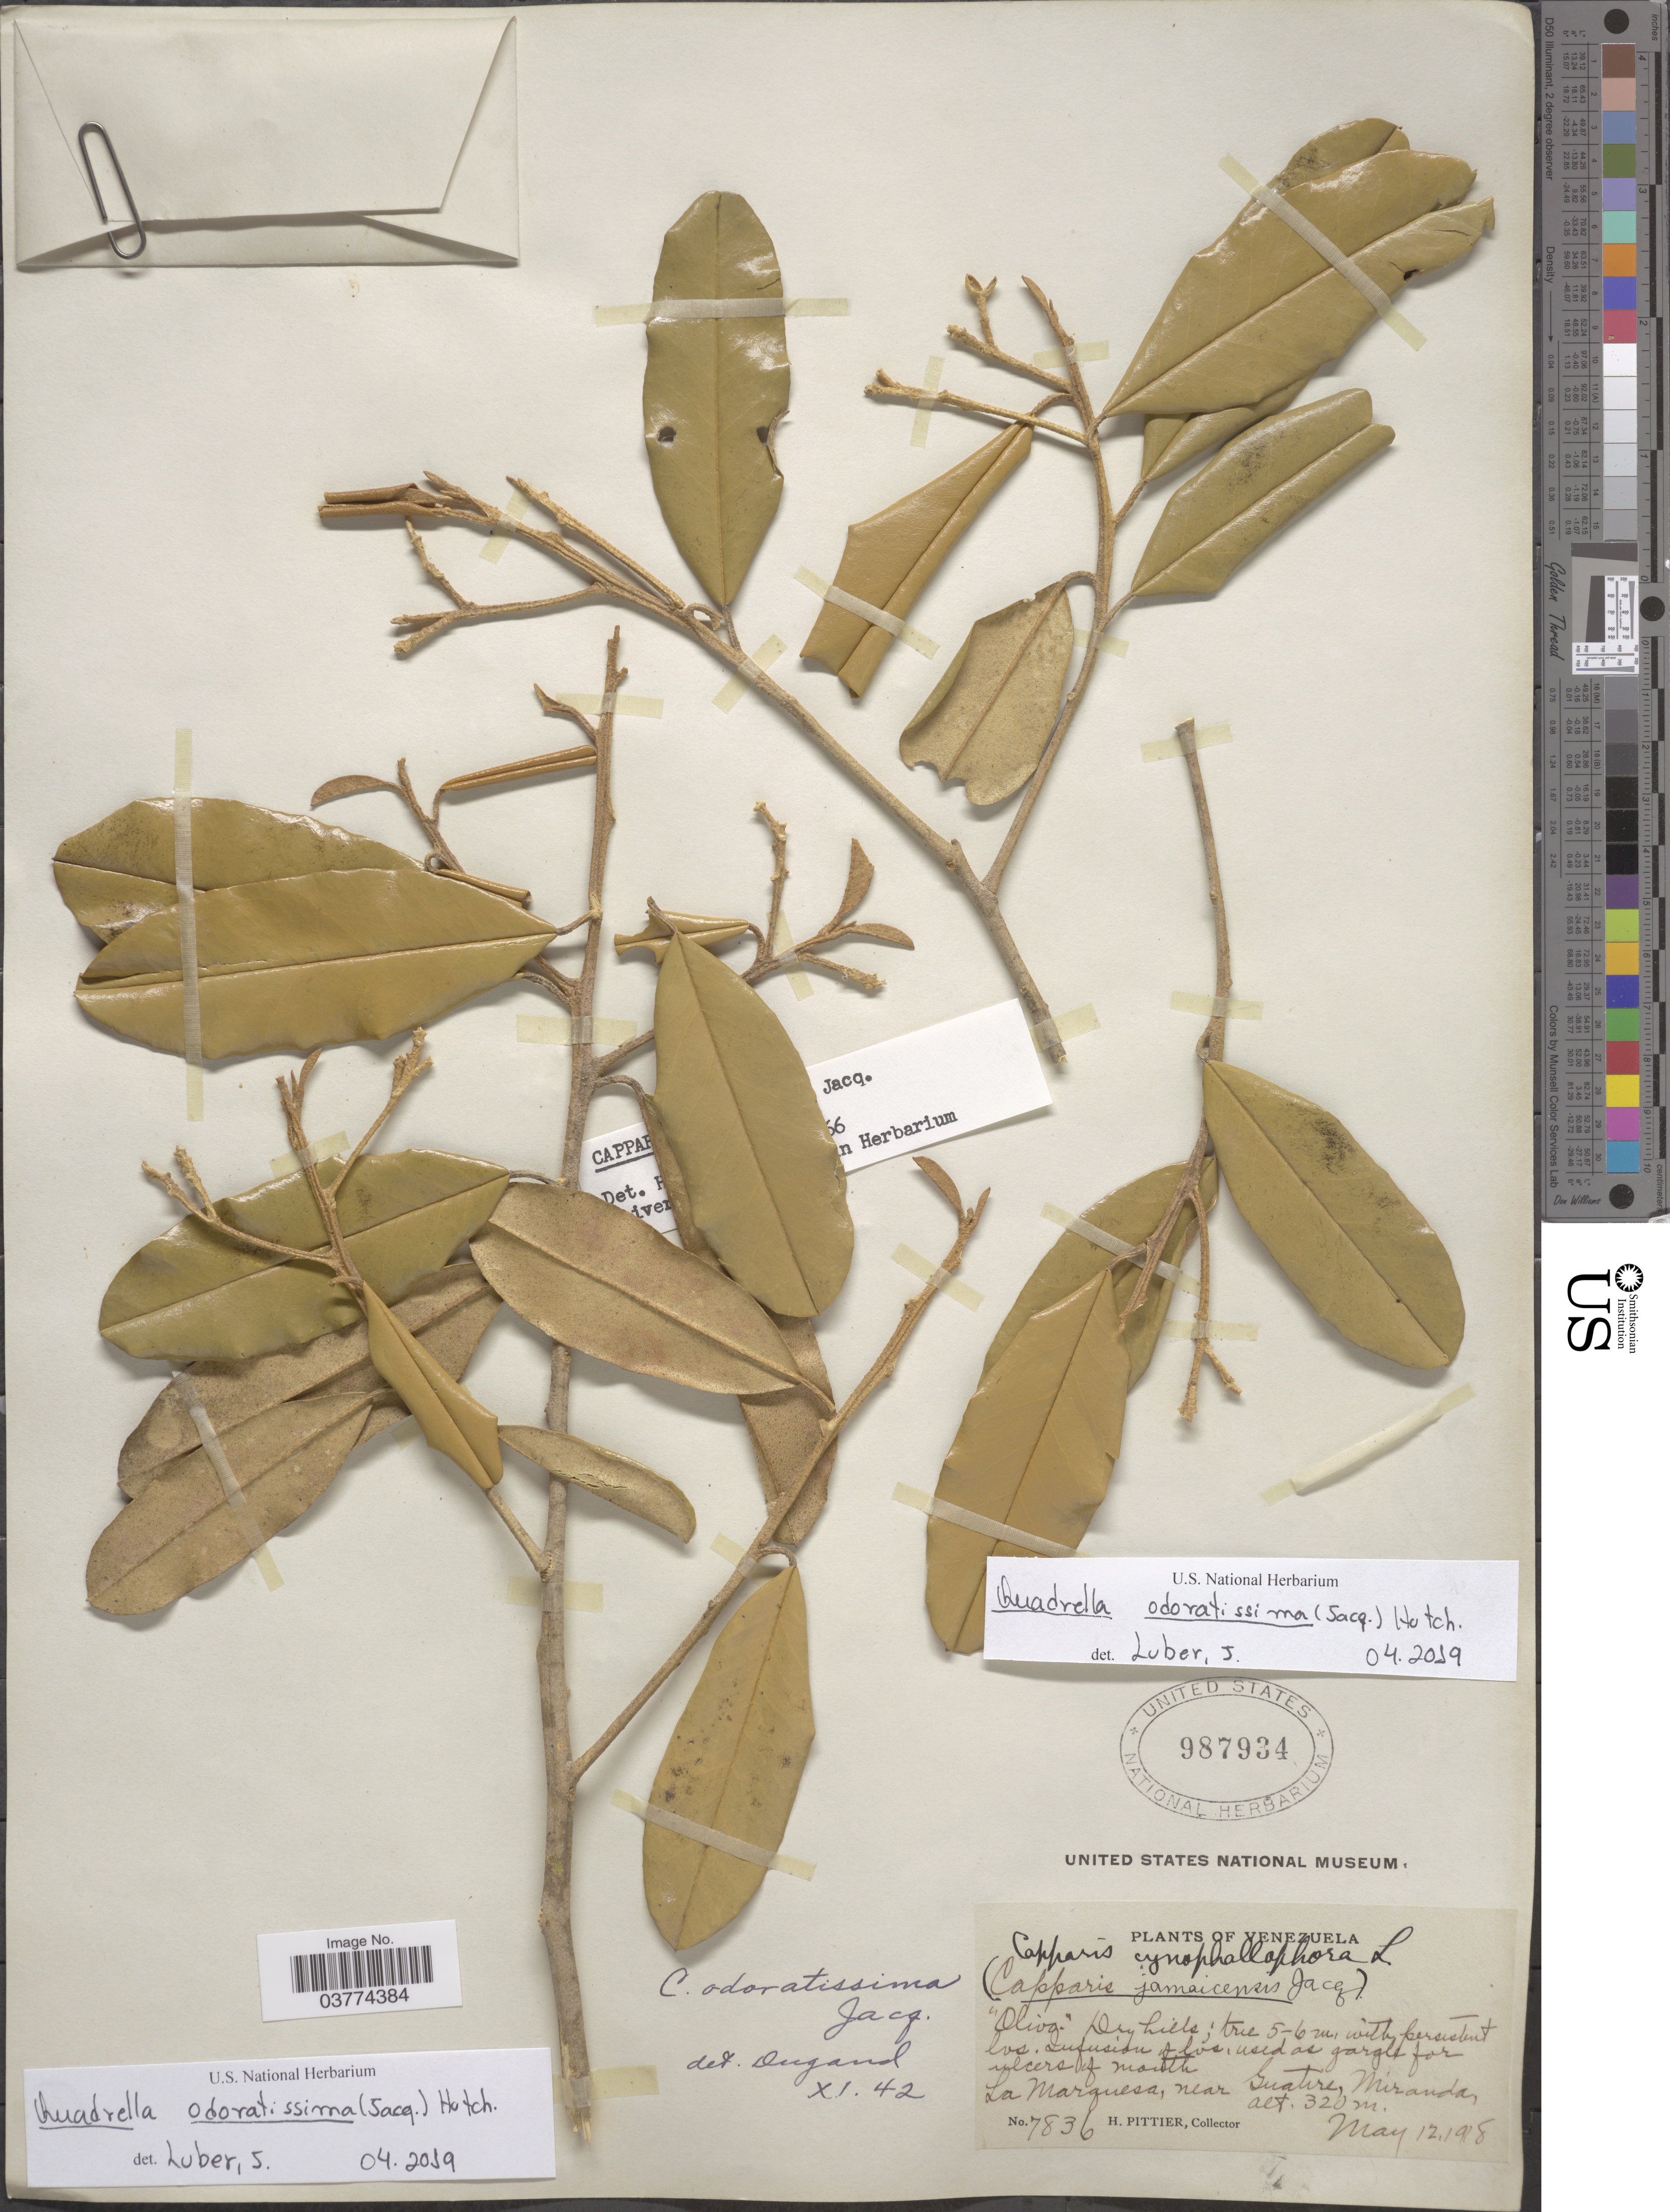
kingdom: Plantae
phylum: Tracheophyta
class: Magnoliopsida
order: Brassicales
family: Capparaceae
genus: Quadrella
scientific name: Quadrella odoratissima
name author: (Jacq.) Hutch.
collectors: H. F. Pittier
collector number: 7836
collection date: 1918-05-12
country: Venezuela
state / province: Miranda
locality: La Marquesa, near Guatire.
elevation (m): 320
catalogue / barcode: US 987934